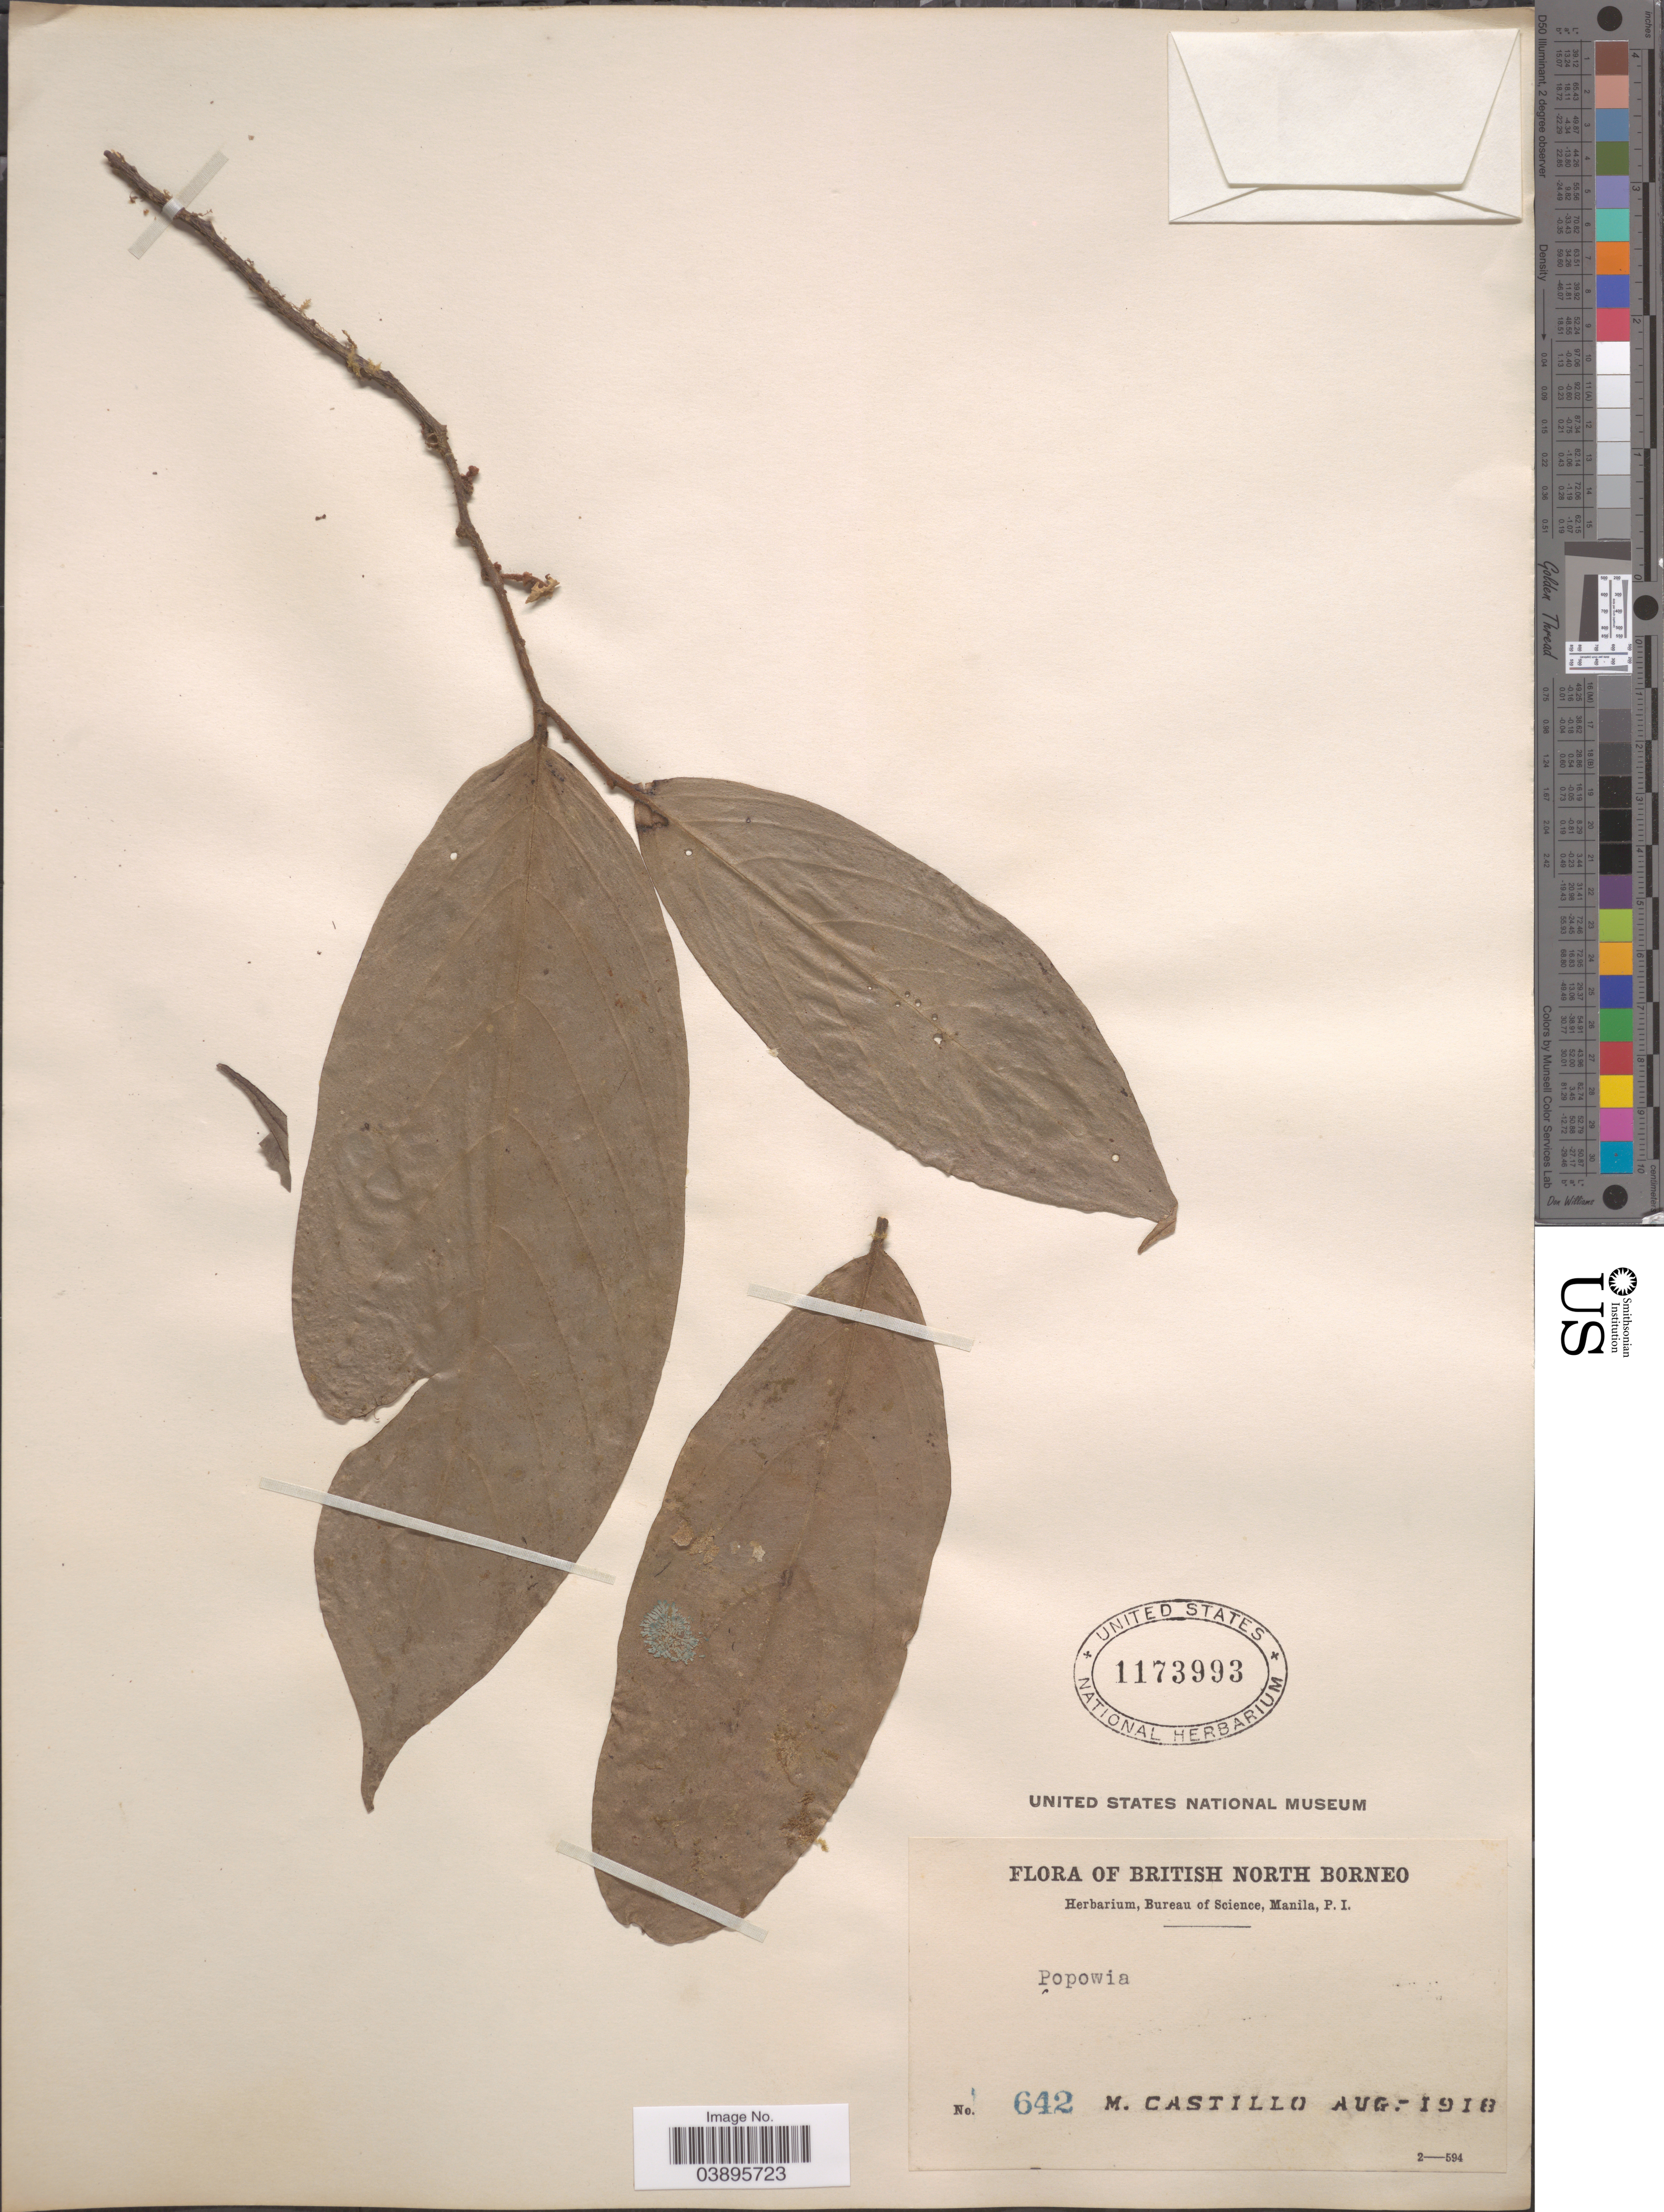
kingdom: Plantae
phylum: Tracheophyta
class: Magnoliopsida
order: Magnoliales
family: Annonaceae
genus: Popowia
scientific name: Popowia sp.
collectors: M. Castillo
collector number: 642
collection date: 1918-08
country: Malaysia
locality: British North Borneo.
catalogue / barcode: US 1173993